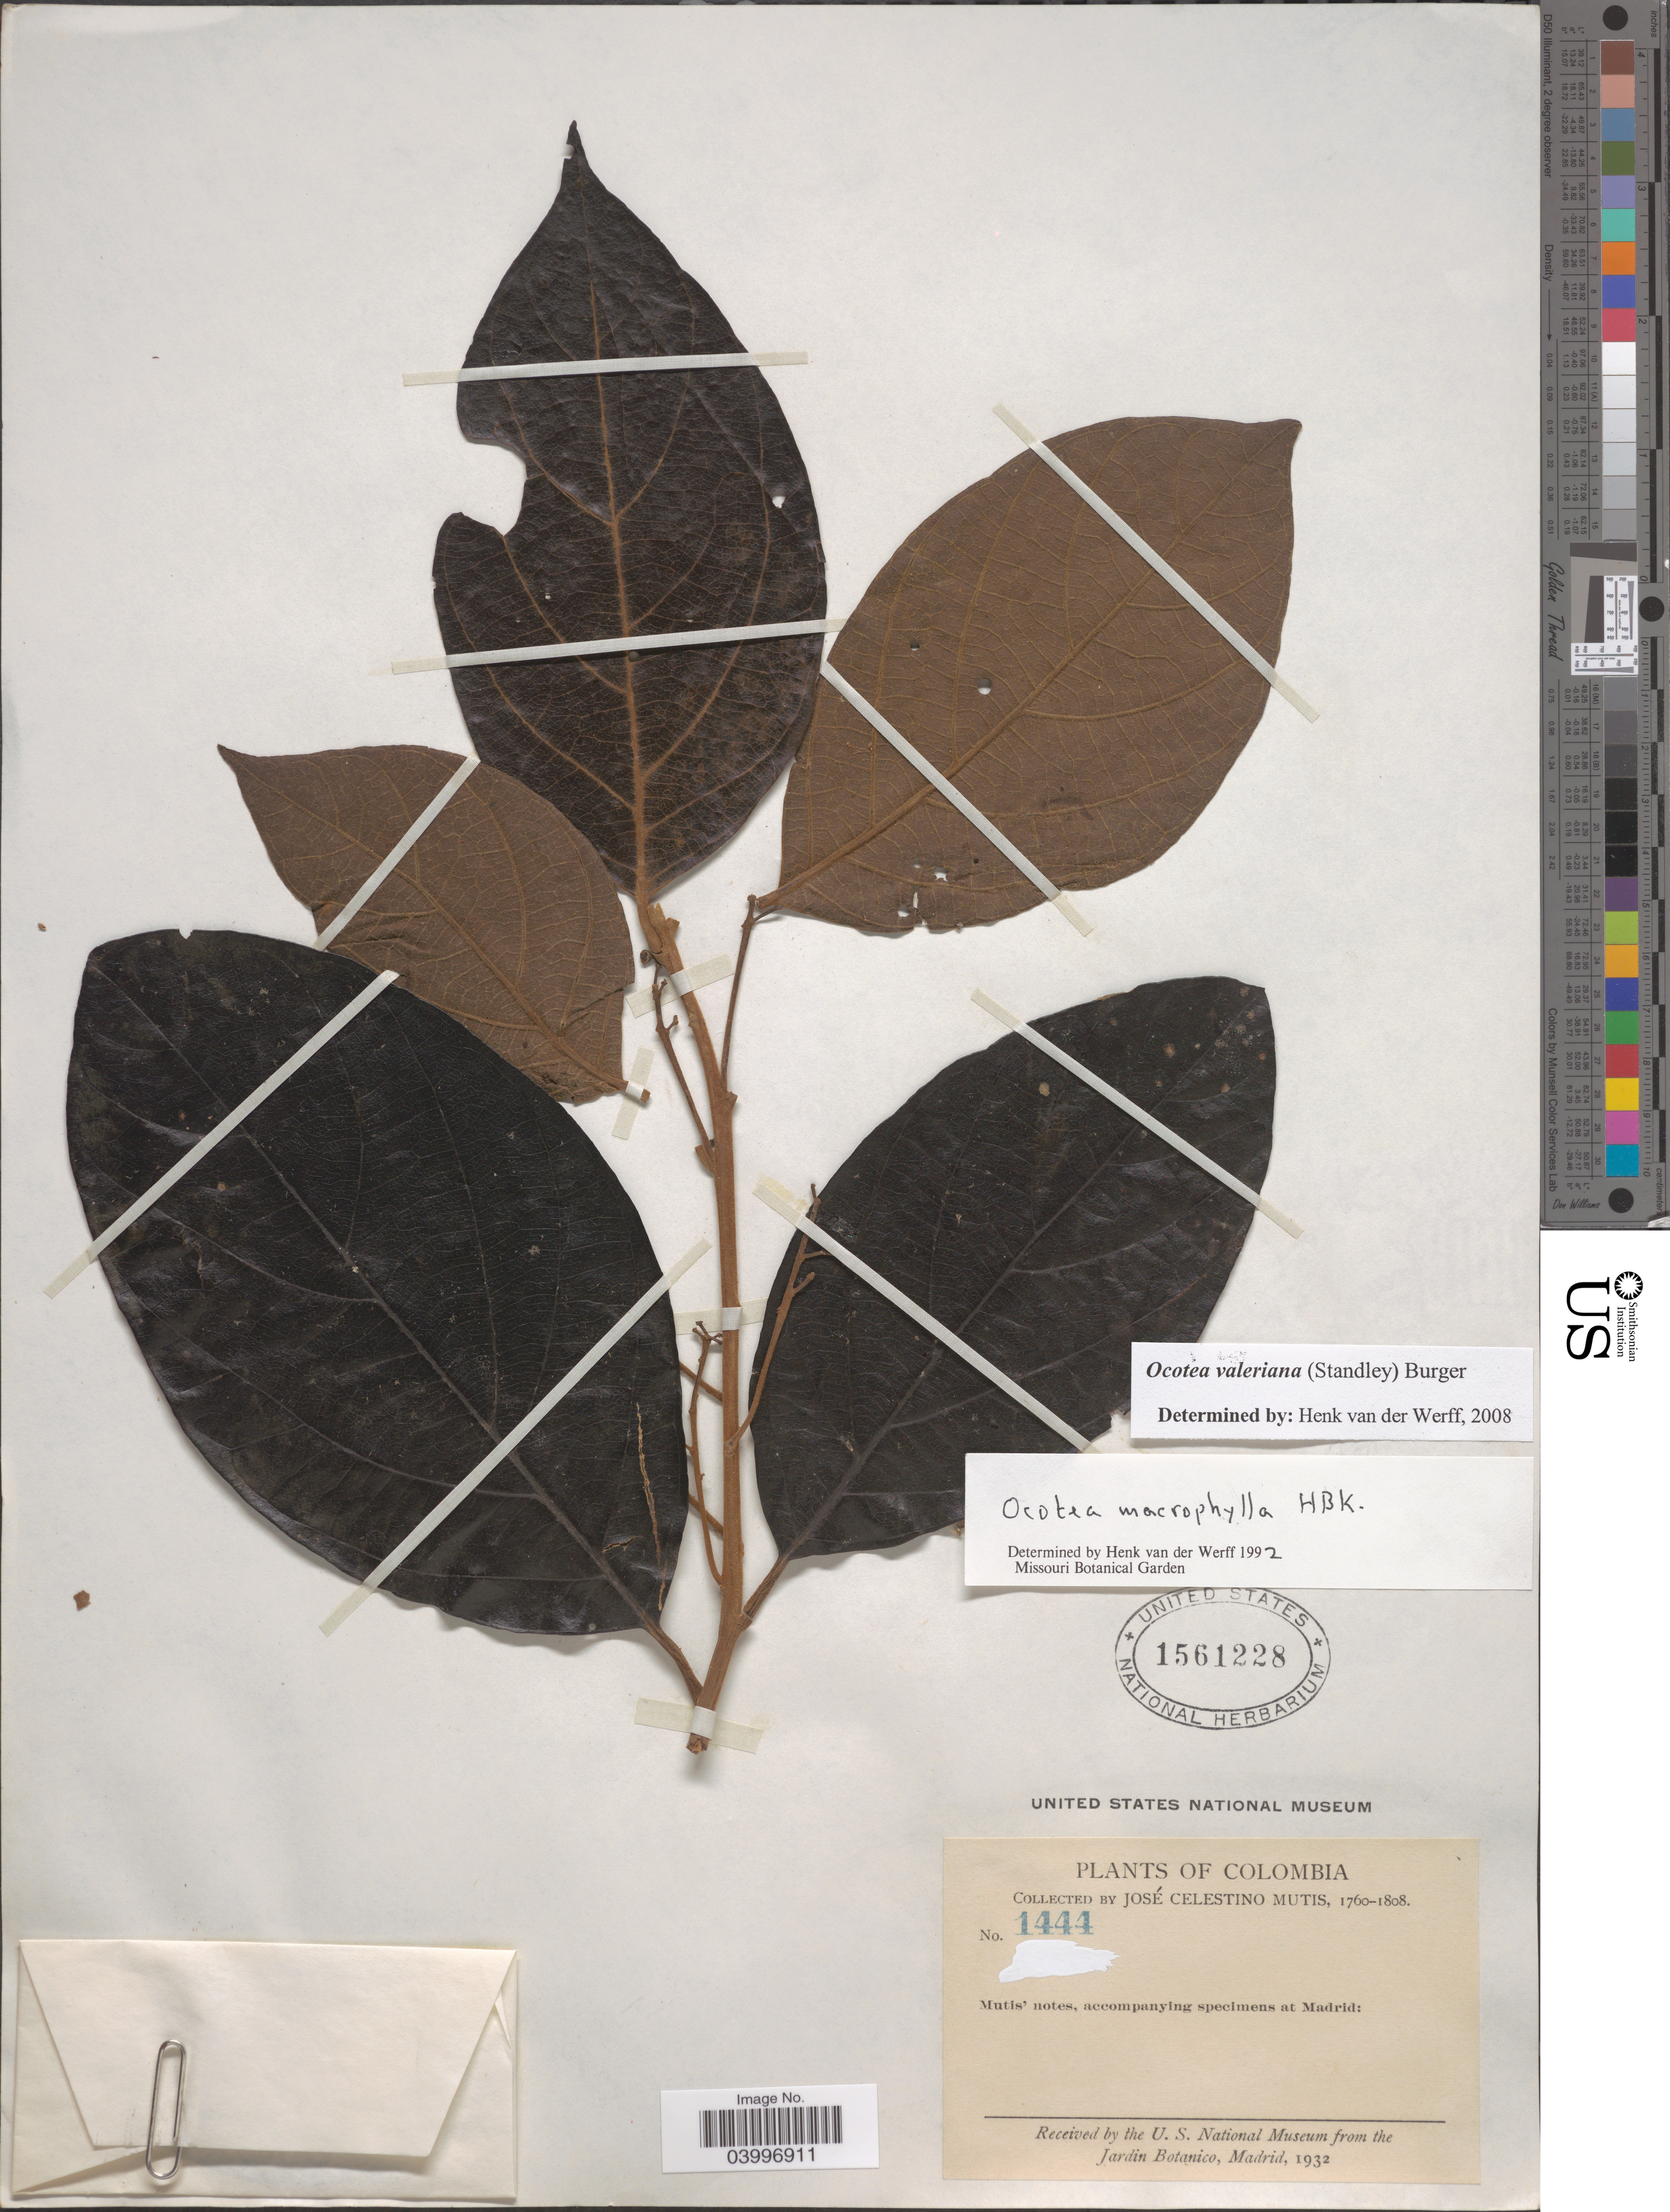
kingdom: Plantae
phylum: Tracheophyta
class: Magnoliopsida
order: Laurales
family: Lauraceae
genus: Ocotea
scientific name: Ocotea valeriana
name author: (Standl.) W.C. Burger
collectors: J. C. B. Mutis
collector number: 1444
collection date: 1760/1808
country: Colombia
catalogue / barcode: US 1561228